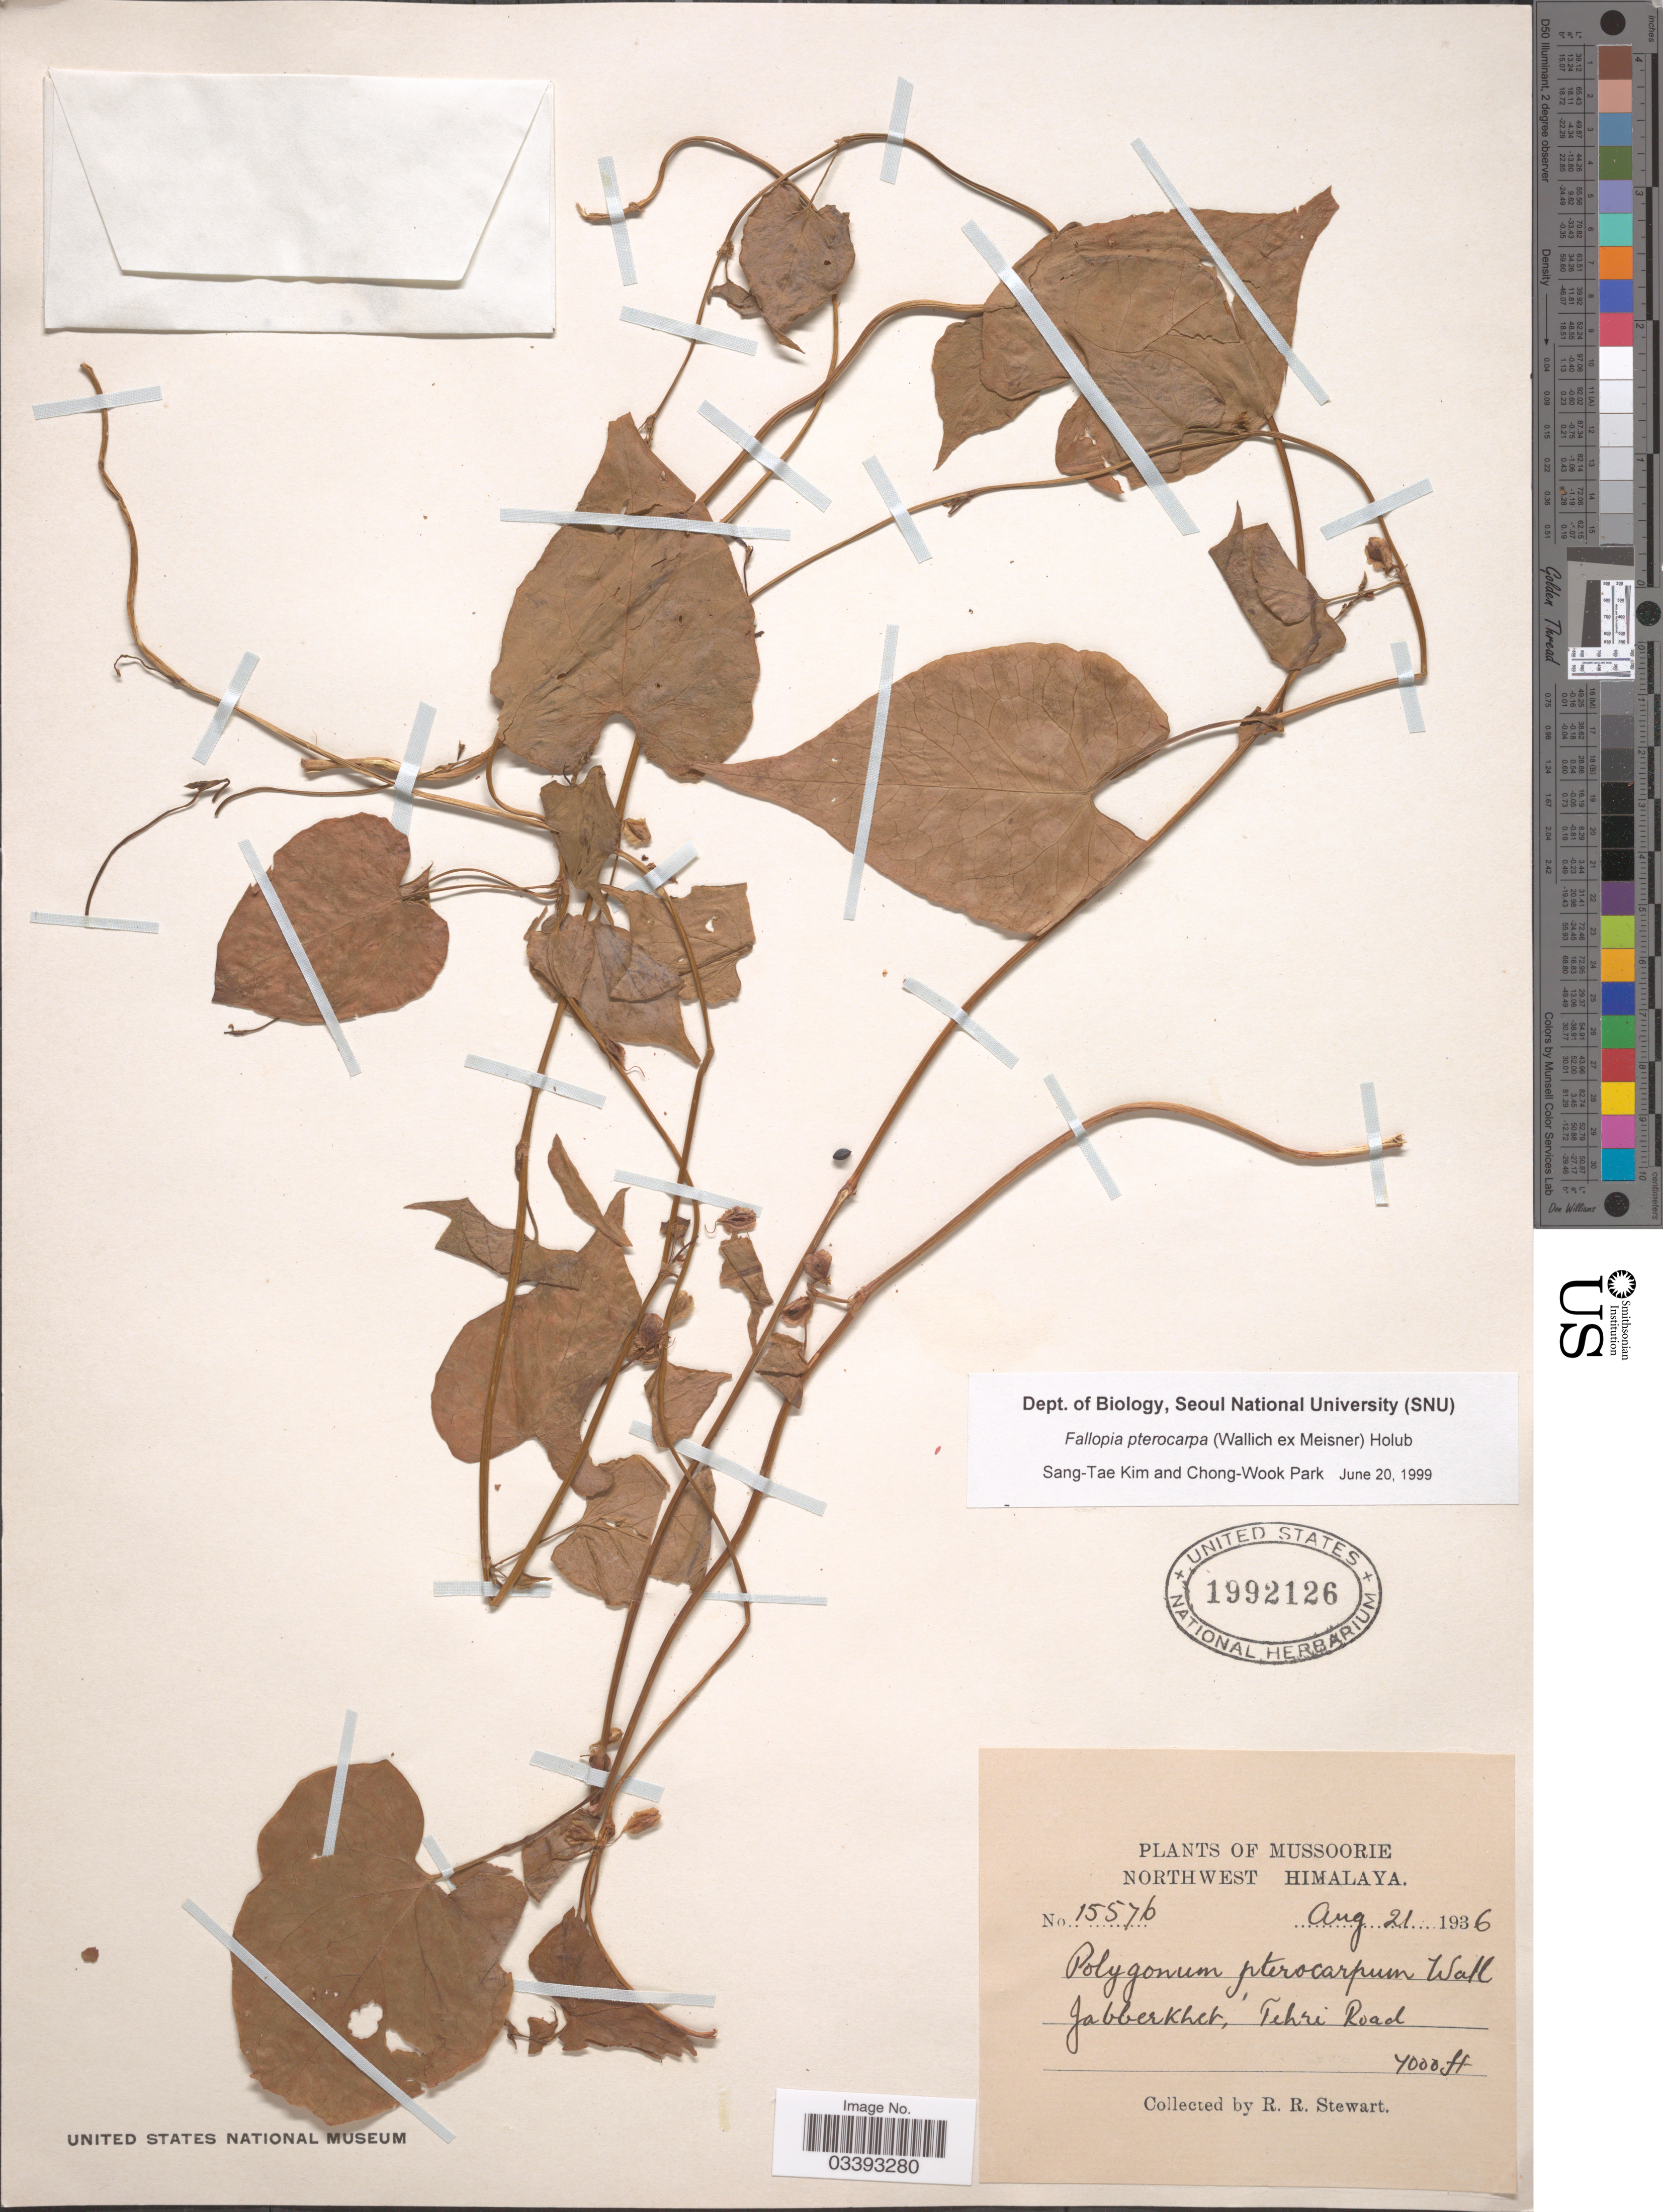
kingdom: Plantae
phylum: Tracheophyta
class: Magnoliopsida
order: Caryophyllales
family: Polygonaceae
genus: Fallopia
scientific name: Fallopia pterocarpa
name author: (Meisn.) Holub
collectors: R. Stewart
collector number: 15576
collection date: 1936-08-21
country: India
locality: Mussoorie. Northwest Himalaya. Jabberkhet, Tehri Road.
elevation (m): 2134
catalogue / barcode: US 1992126